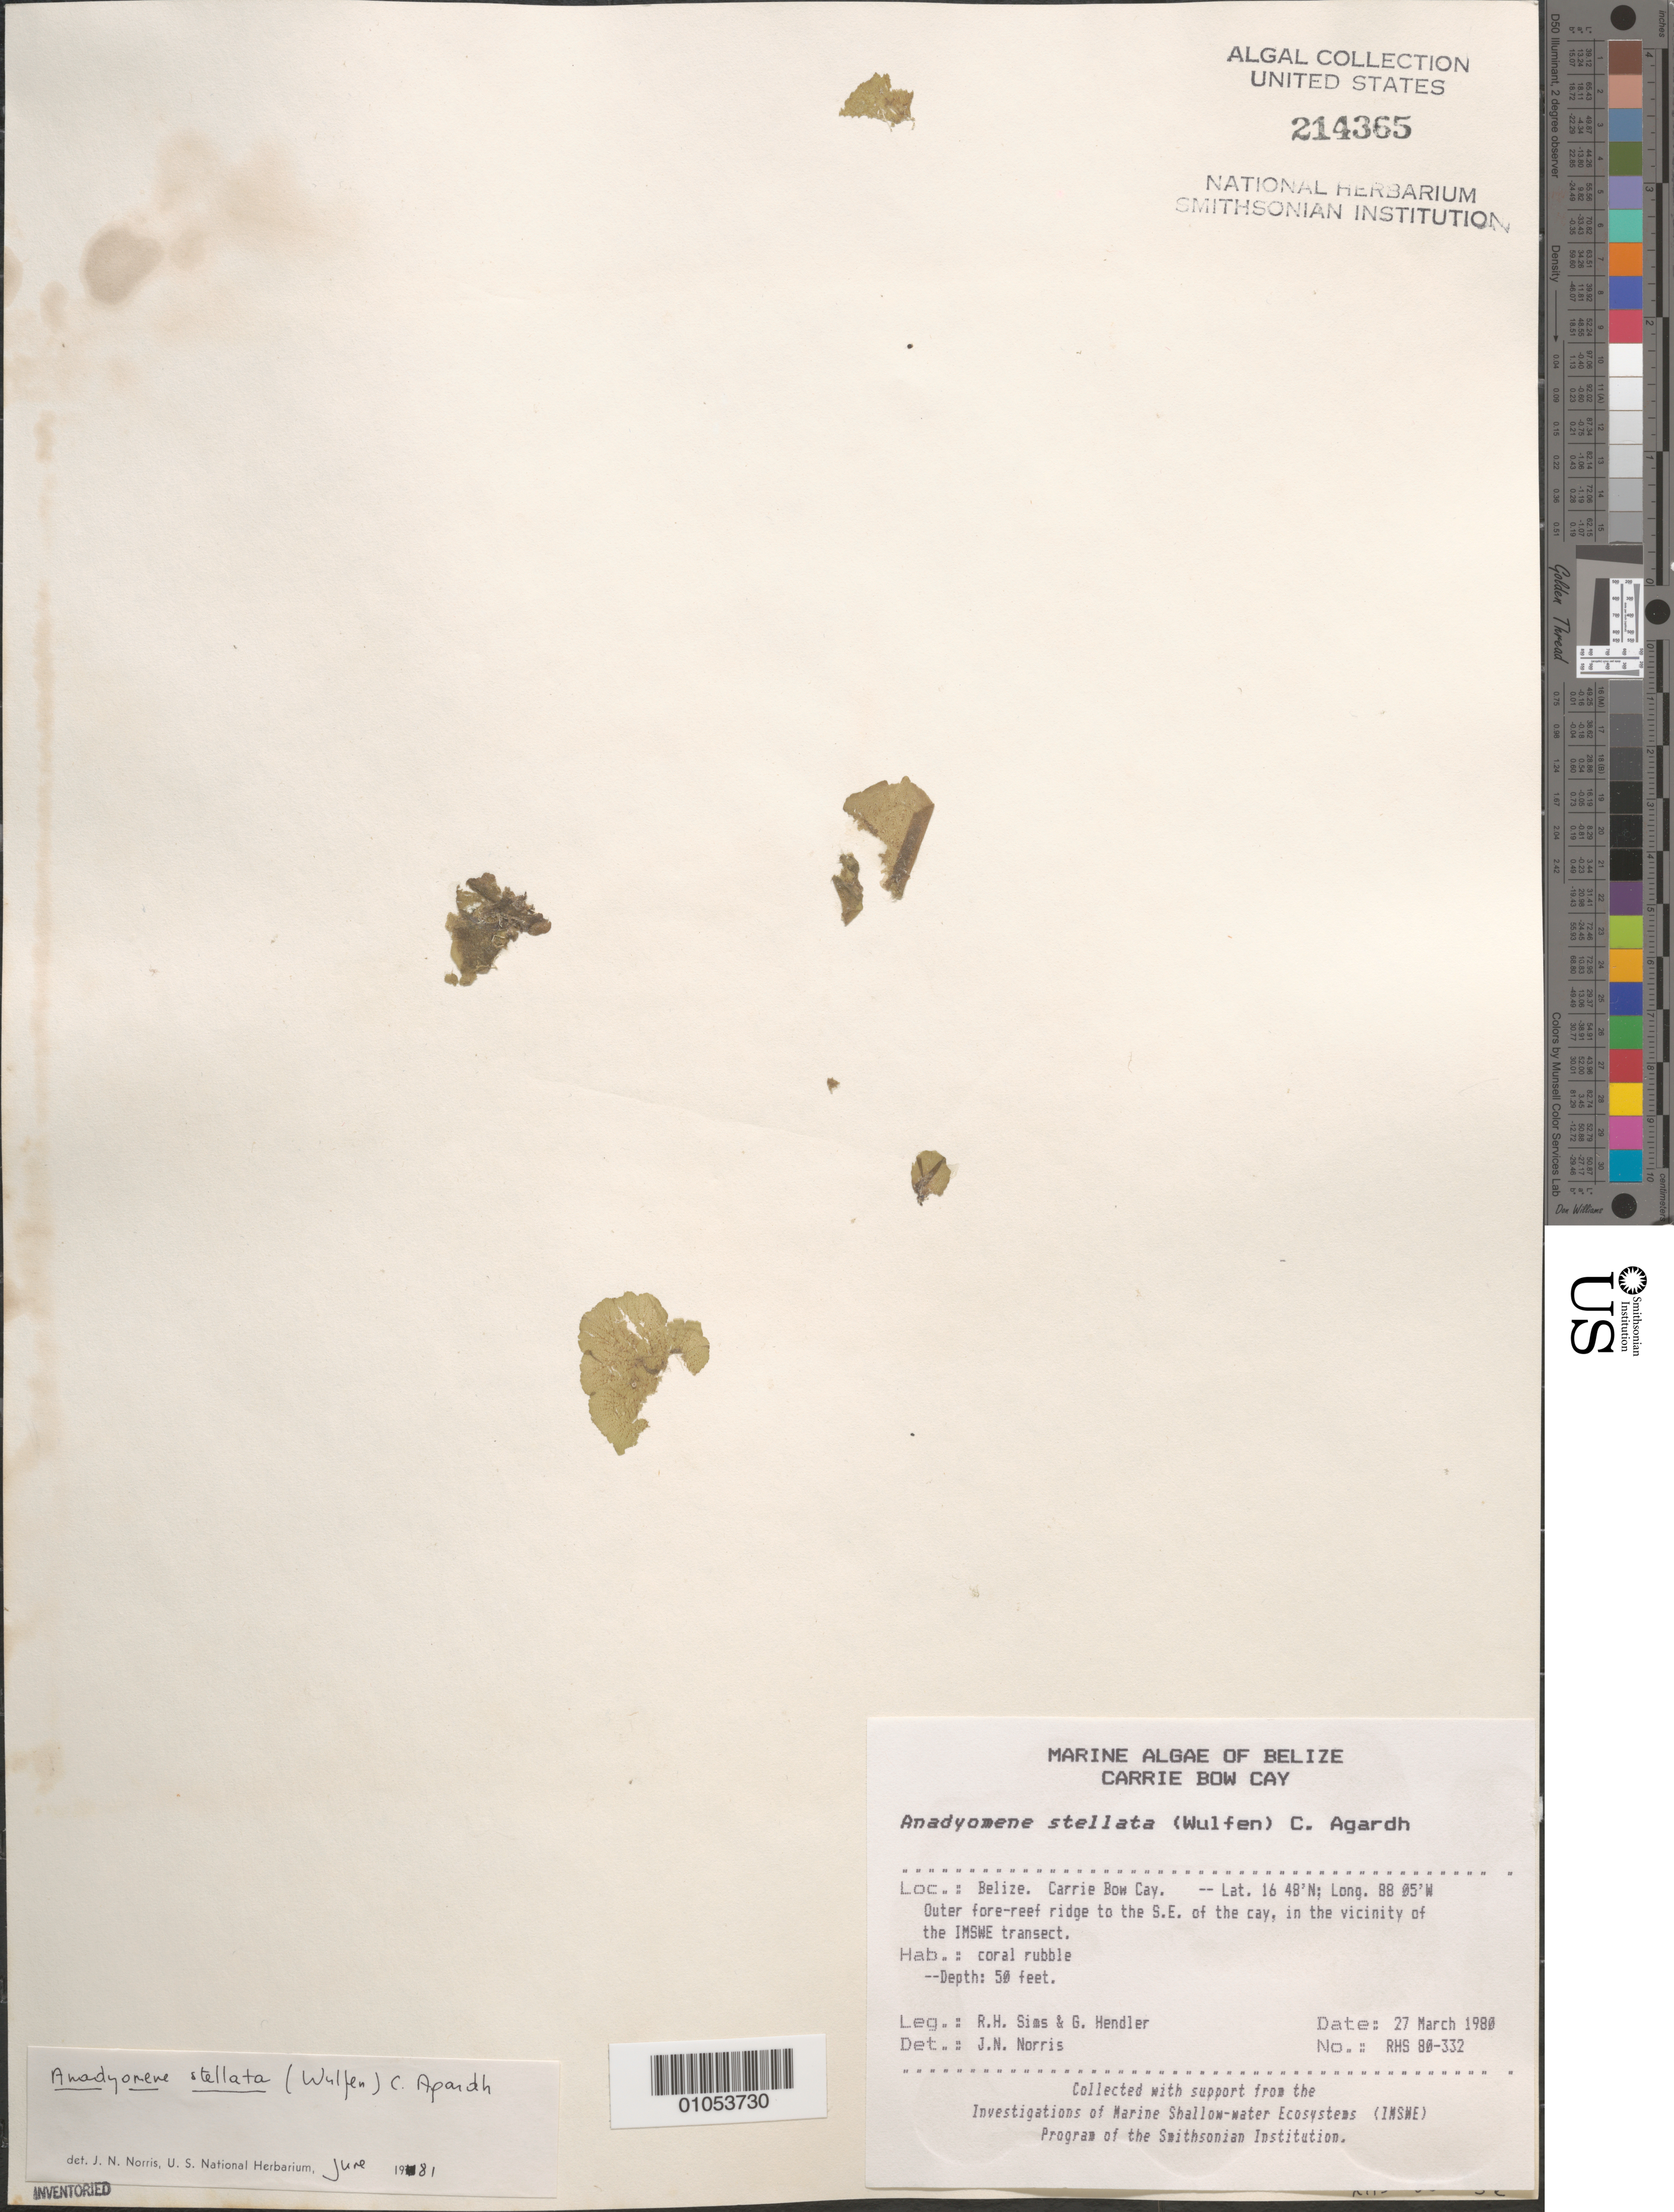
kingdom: Plantae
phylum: Chlorophyta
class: Ulvophyceae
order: Cladophorales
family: Anadyomenaceae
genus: Anadyomene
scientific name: Anadyomene stellata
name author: (Wulfen) C. Agardh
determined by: Norris, James N.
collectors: R. H. Sims & G. Hendler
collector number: RHS 80-332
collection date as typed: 26 Mar 1980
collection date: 1980-03-26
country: Belize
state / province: Stann Creek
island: Carrie Bow Cay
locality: Outer fore-reef ridge to southeast of Carrie Bow Cay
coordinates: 16 48'N, 88 05'W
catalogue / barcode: US 214365